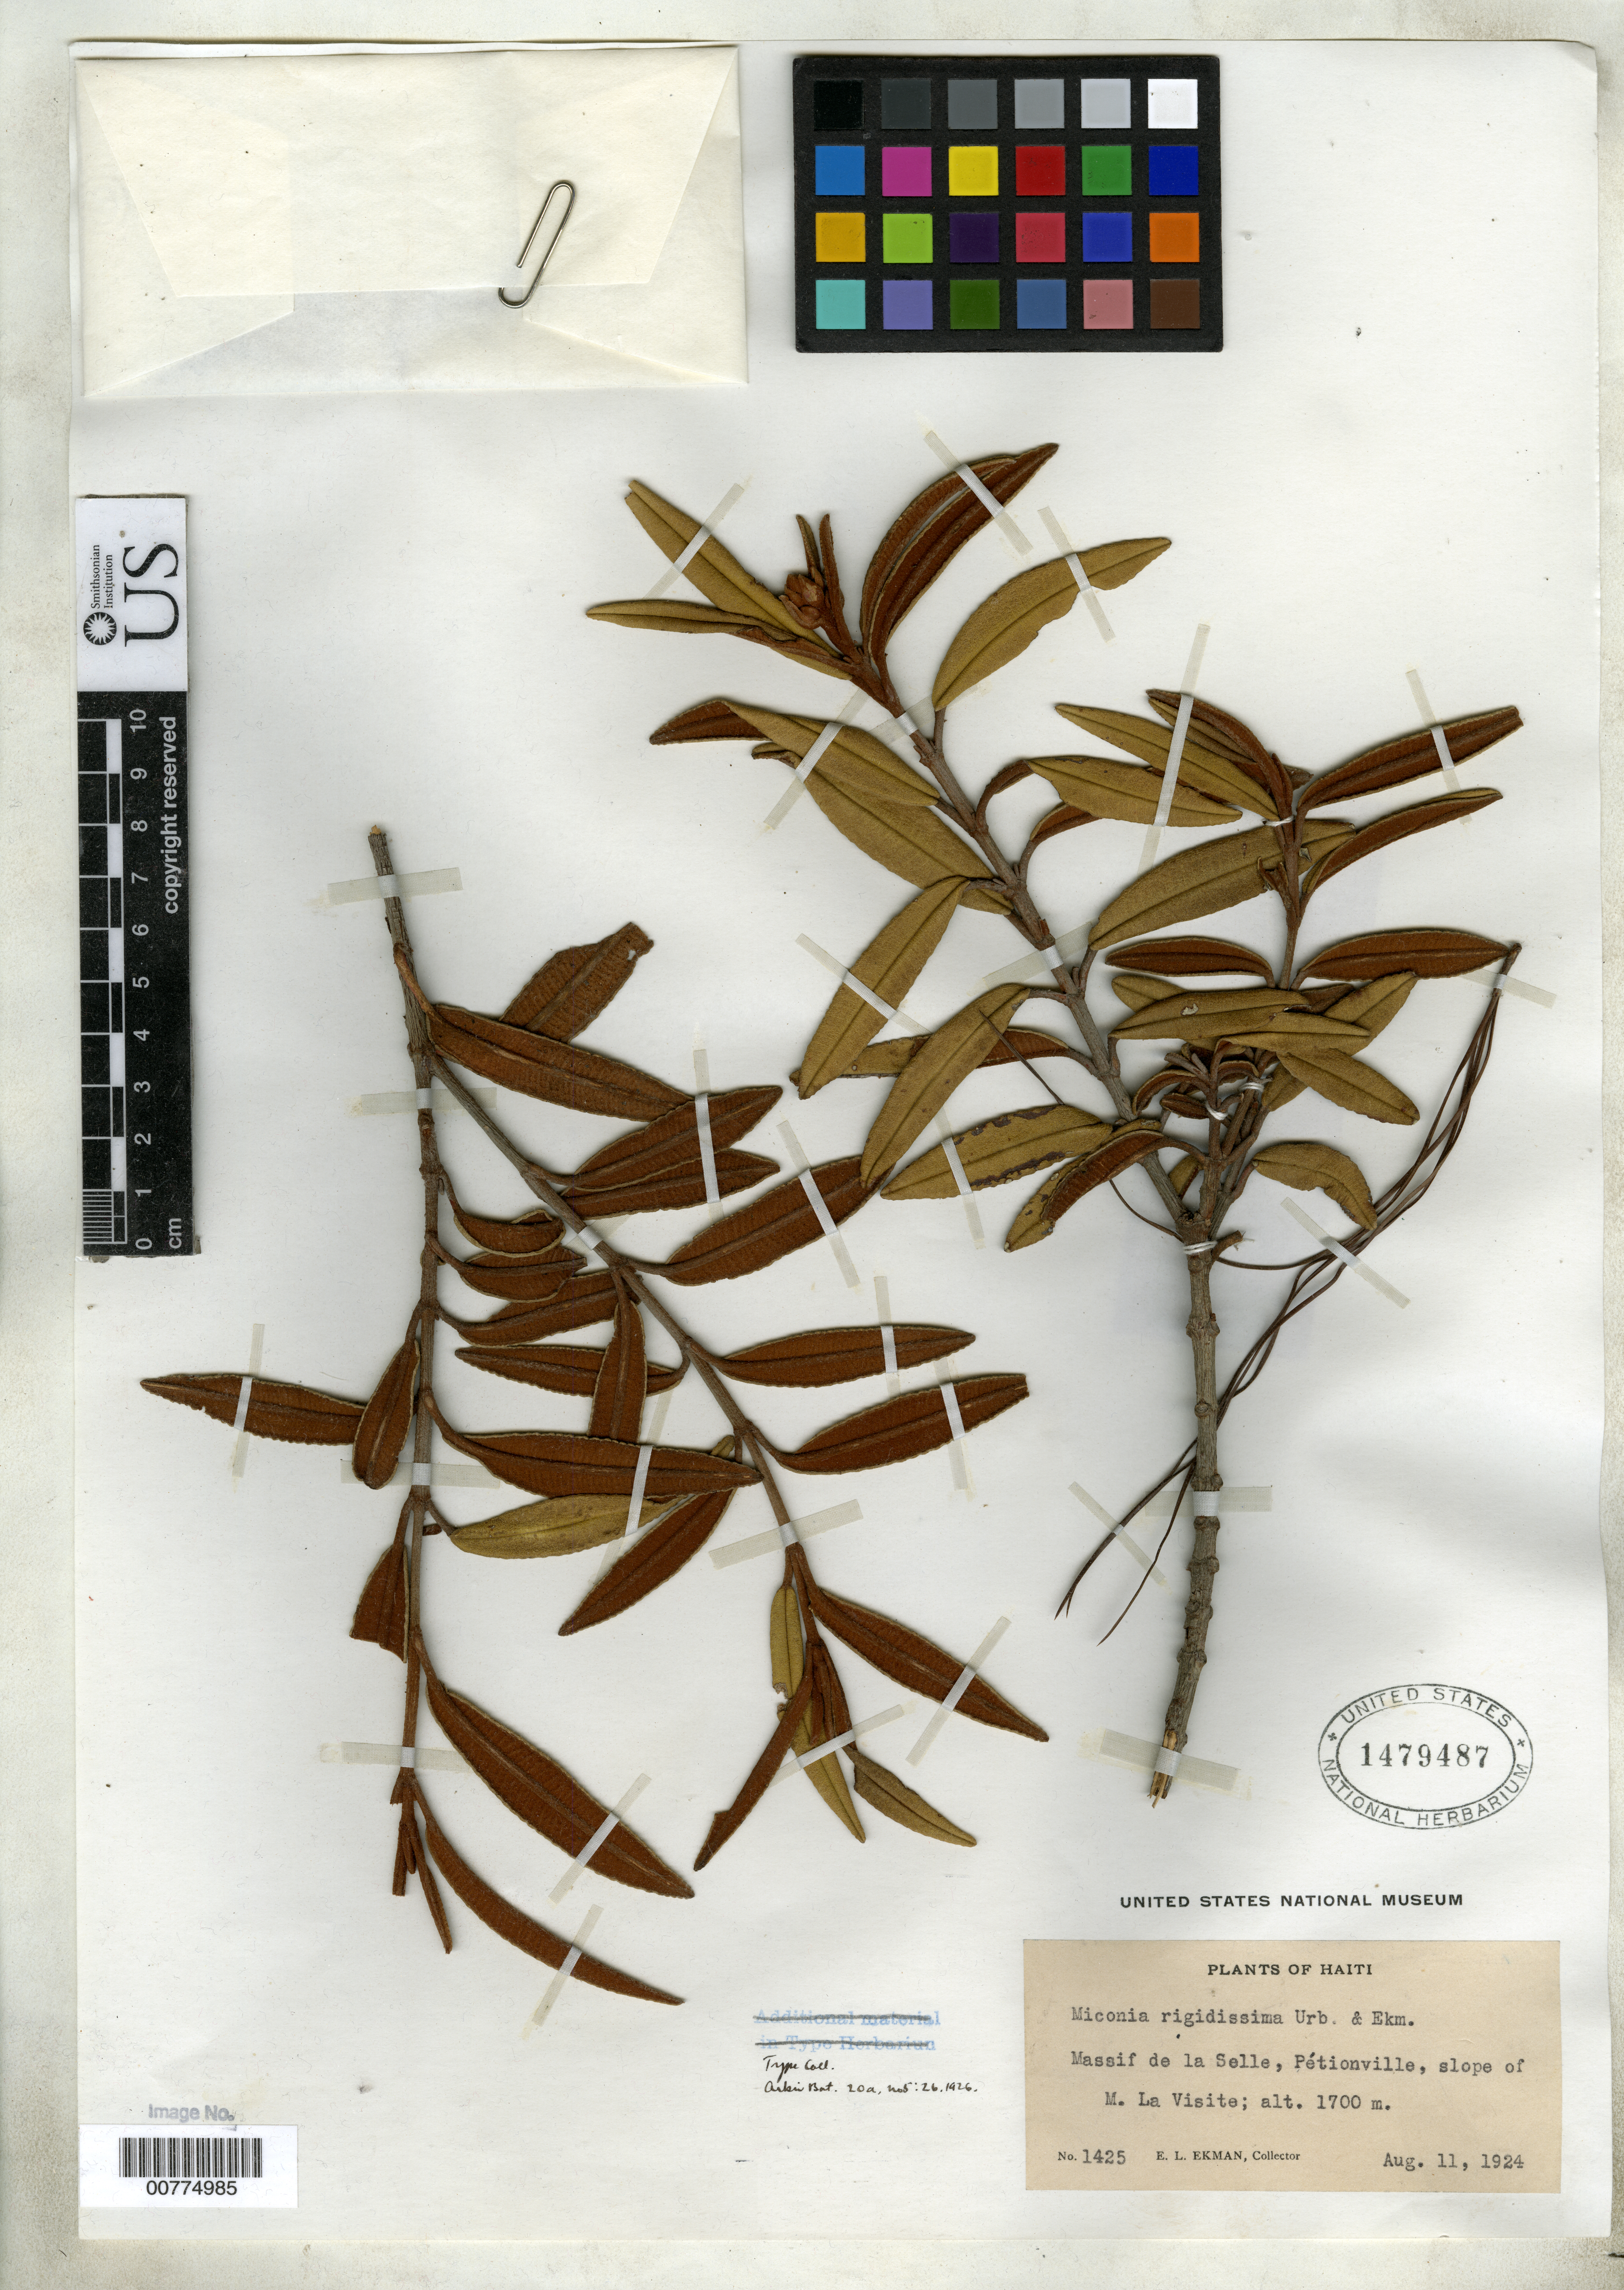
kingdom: Plantae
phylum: Tracheophyta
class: Magnoliopsida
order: Myrtales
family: Melastomataceae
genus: Miconia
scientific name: Miconia rigidissima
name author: Urb. & Ekman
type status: Isotype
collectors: E. L. Ekman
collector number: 1425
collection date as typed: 11 Aug 1924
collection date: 1924-08-11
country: Haiti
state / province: Ouest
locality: Massif de la Selle, Petionville, slope of M. La Visite.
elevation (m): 1700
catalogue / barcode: US 1479487